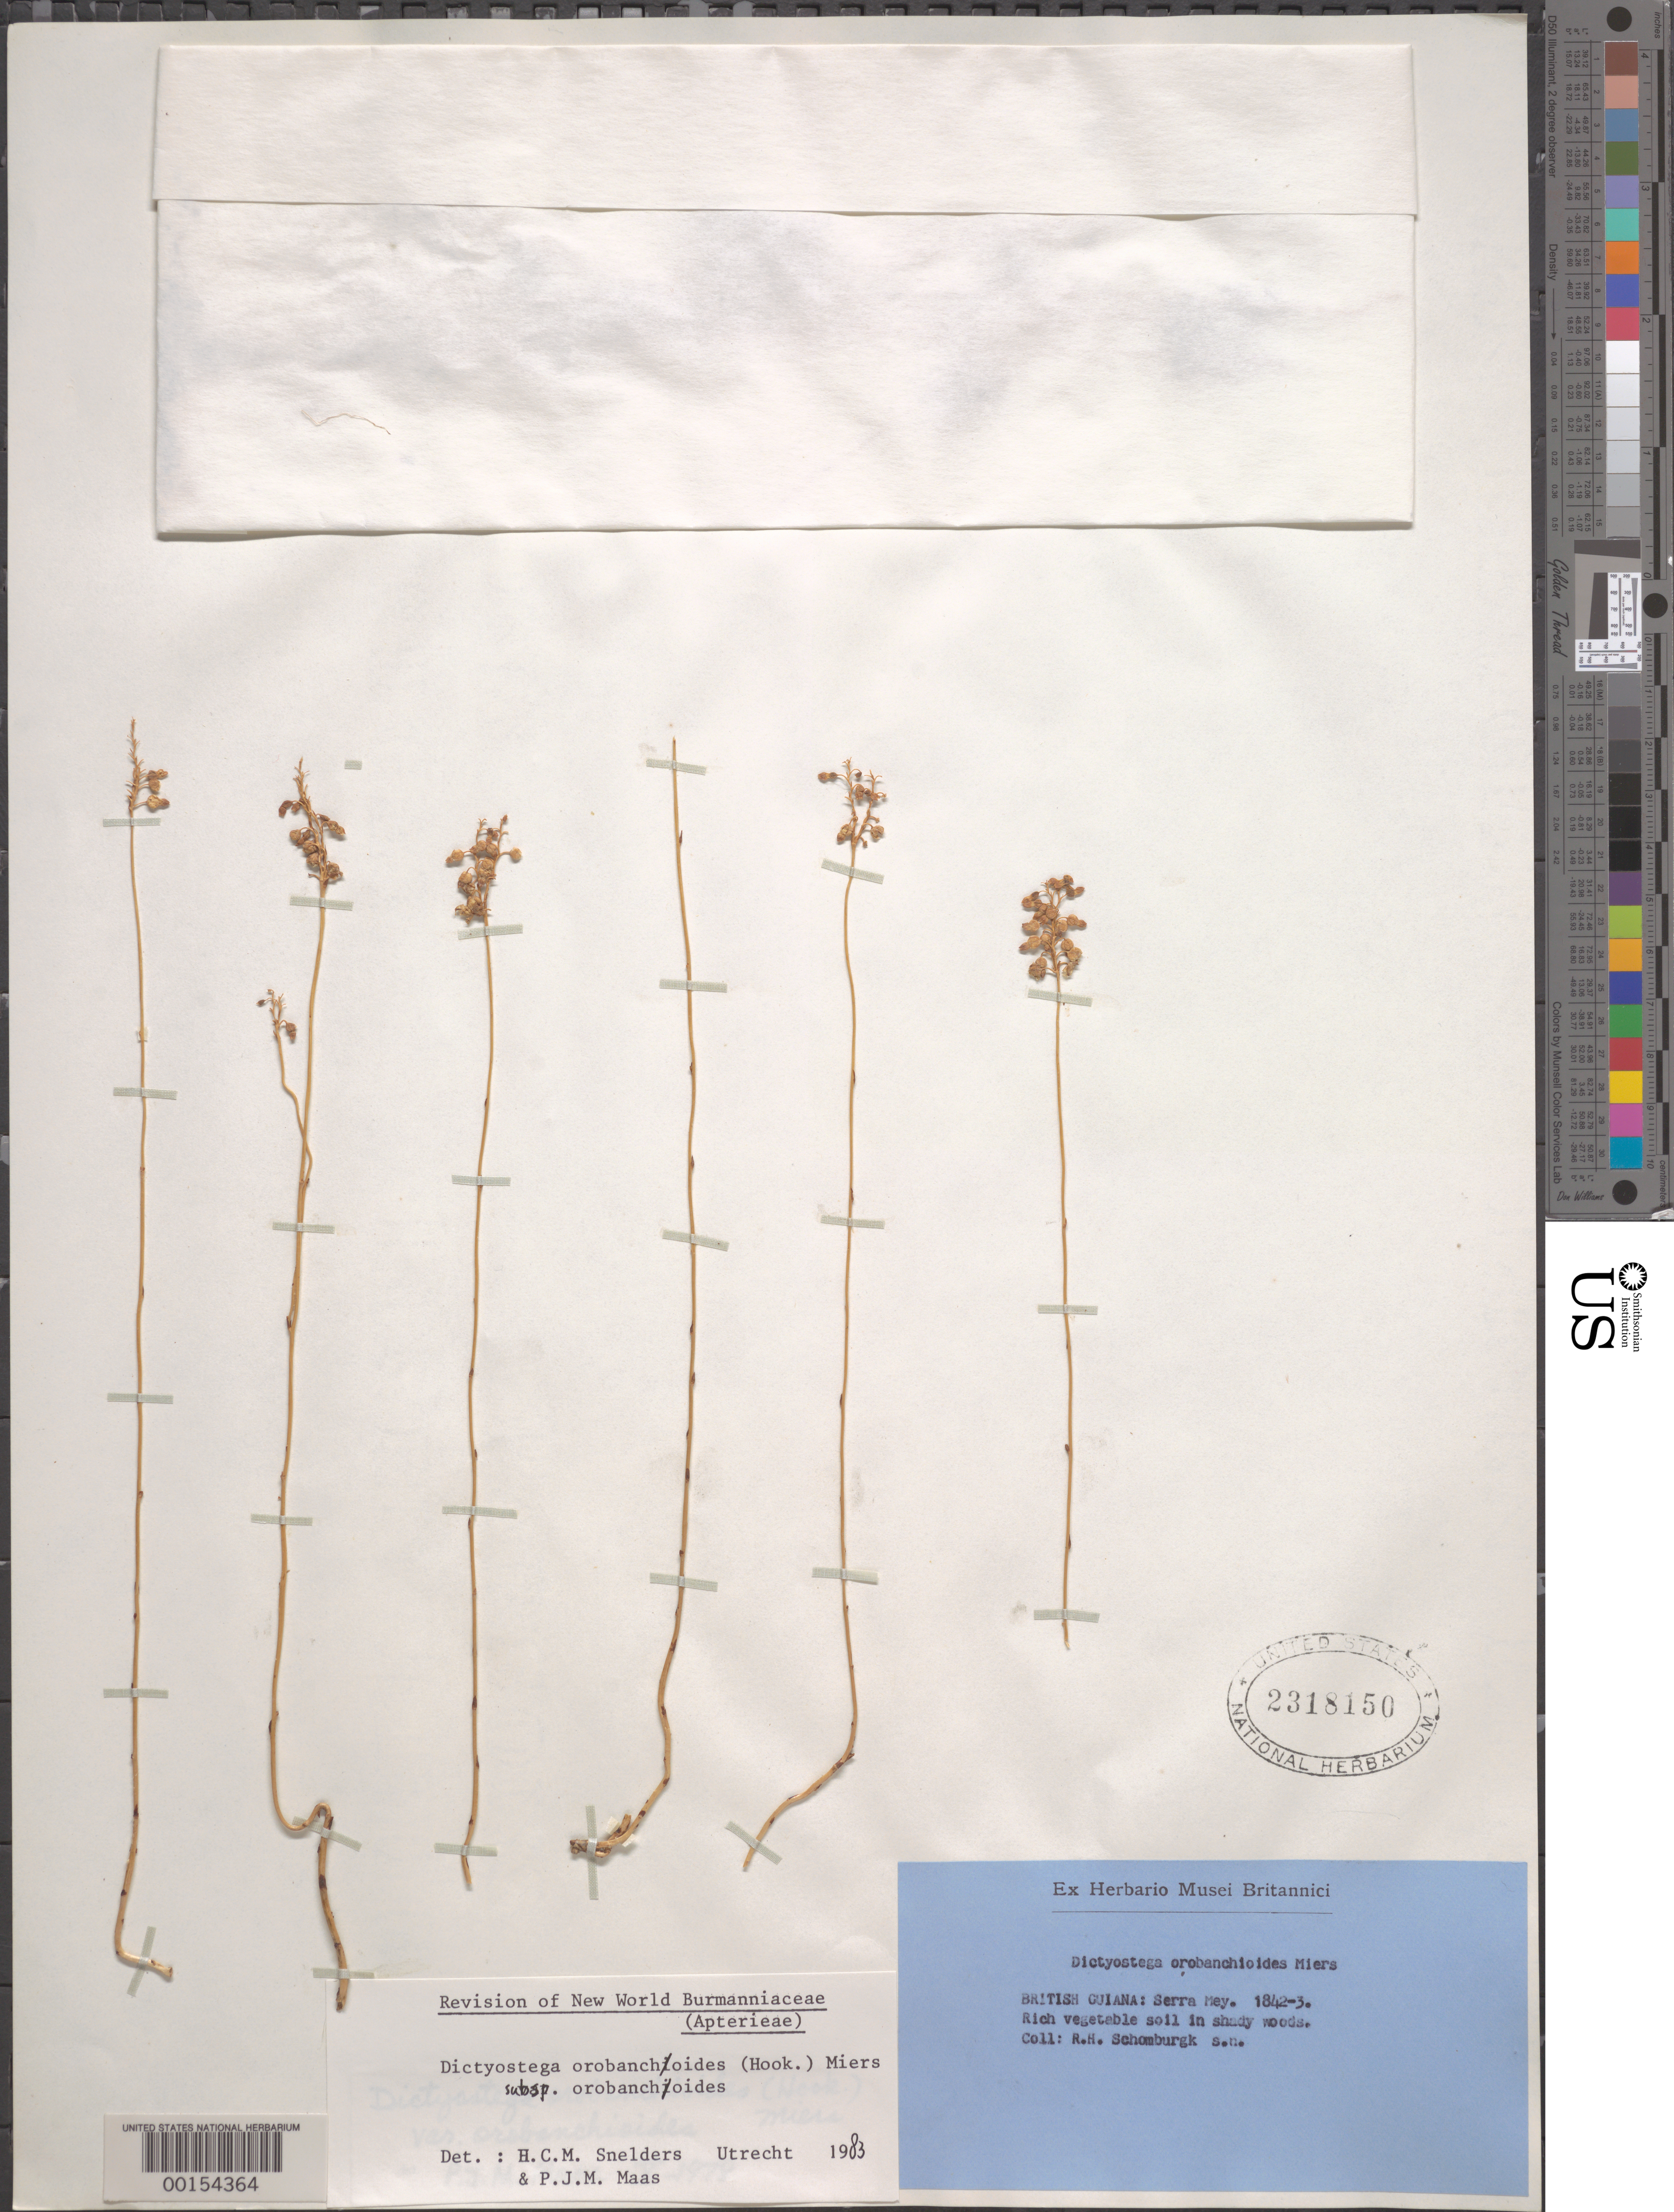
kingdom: Plantae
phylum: Tracheophyta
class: Liliopsida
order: Dioscoreales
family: Burmanniaceae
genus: Dictyostega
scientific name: Dictyostega orobanchoides subsp. orobanchoides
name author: (Hook.) Miers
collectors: R. H. Schomburgk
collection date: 1842/1843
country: Guyana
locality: British Guiana: Serra Mey.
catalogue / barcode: US 2318150